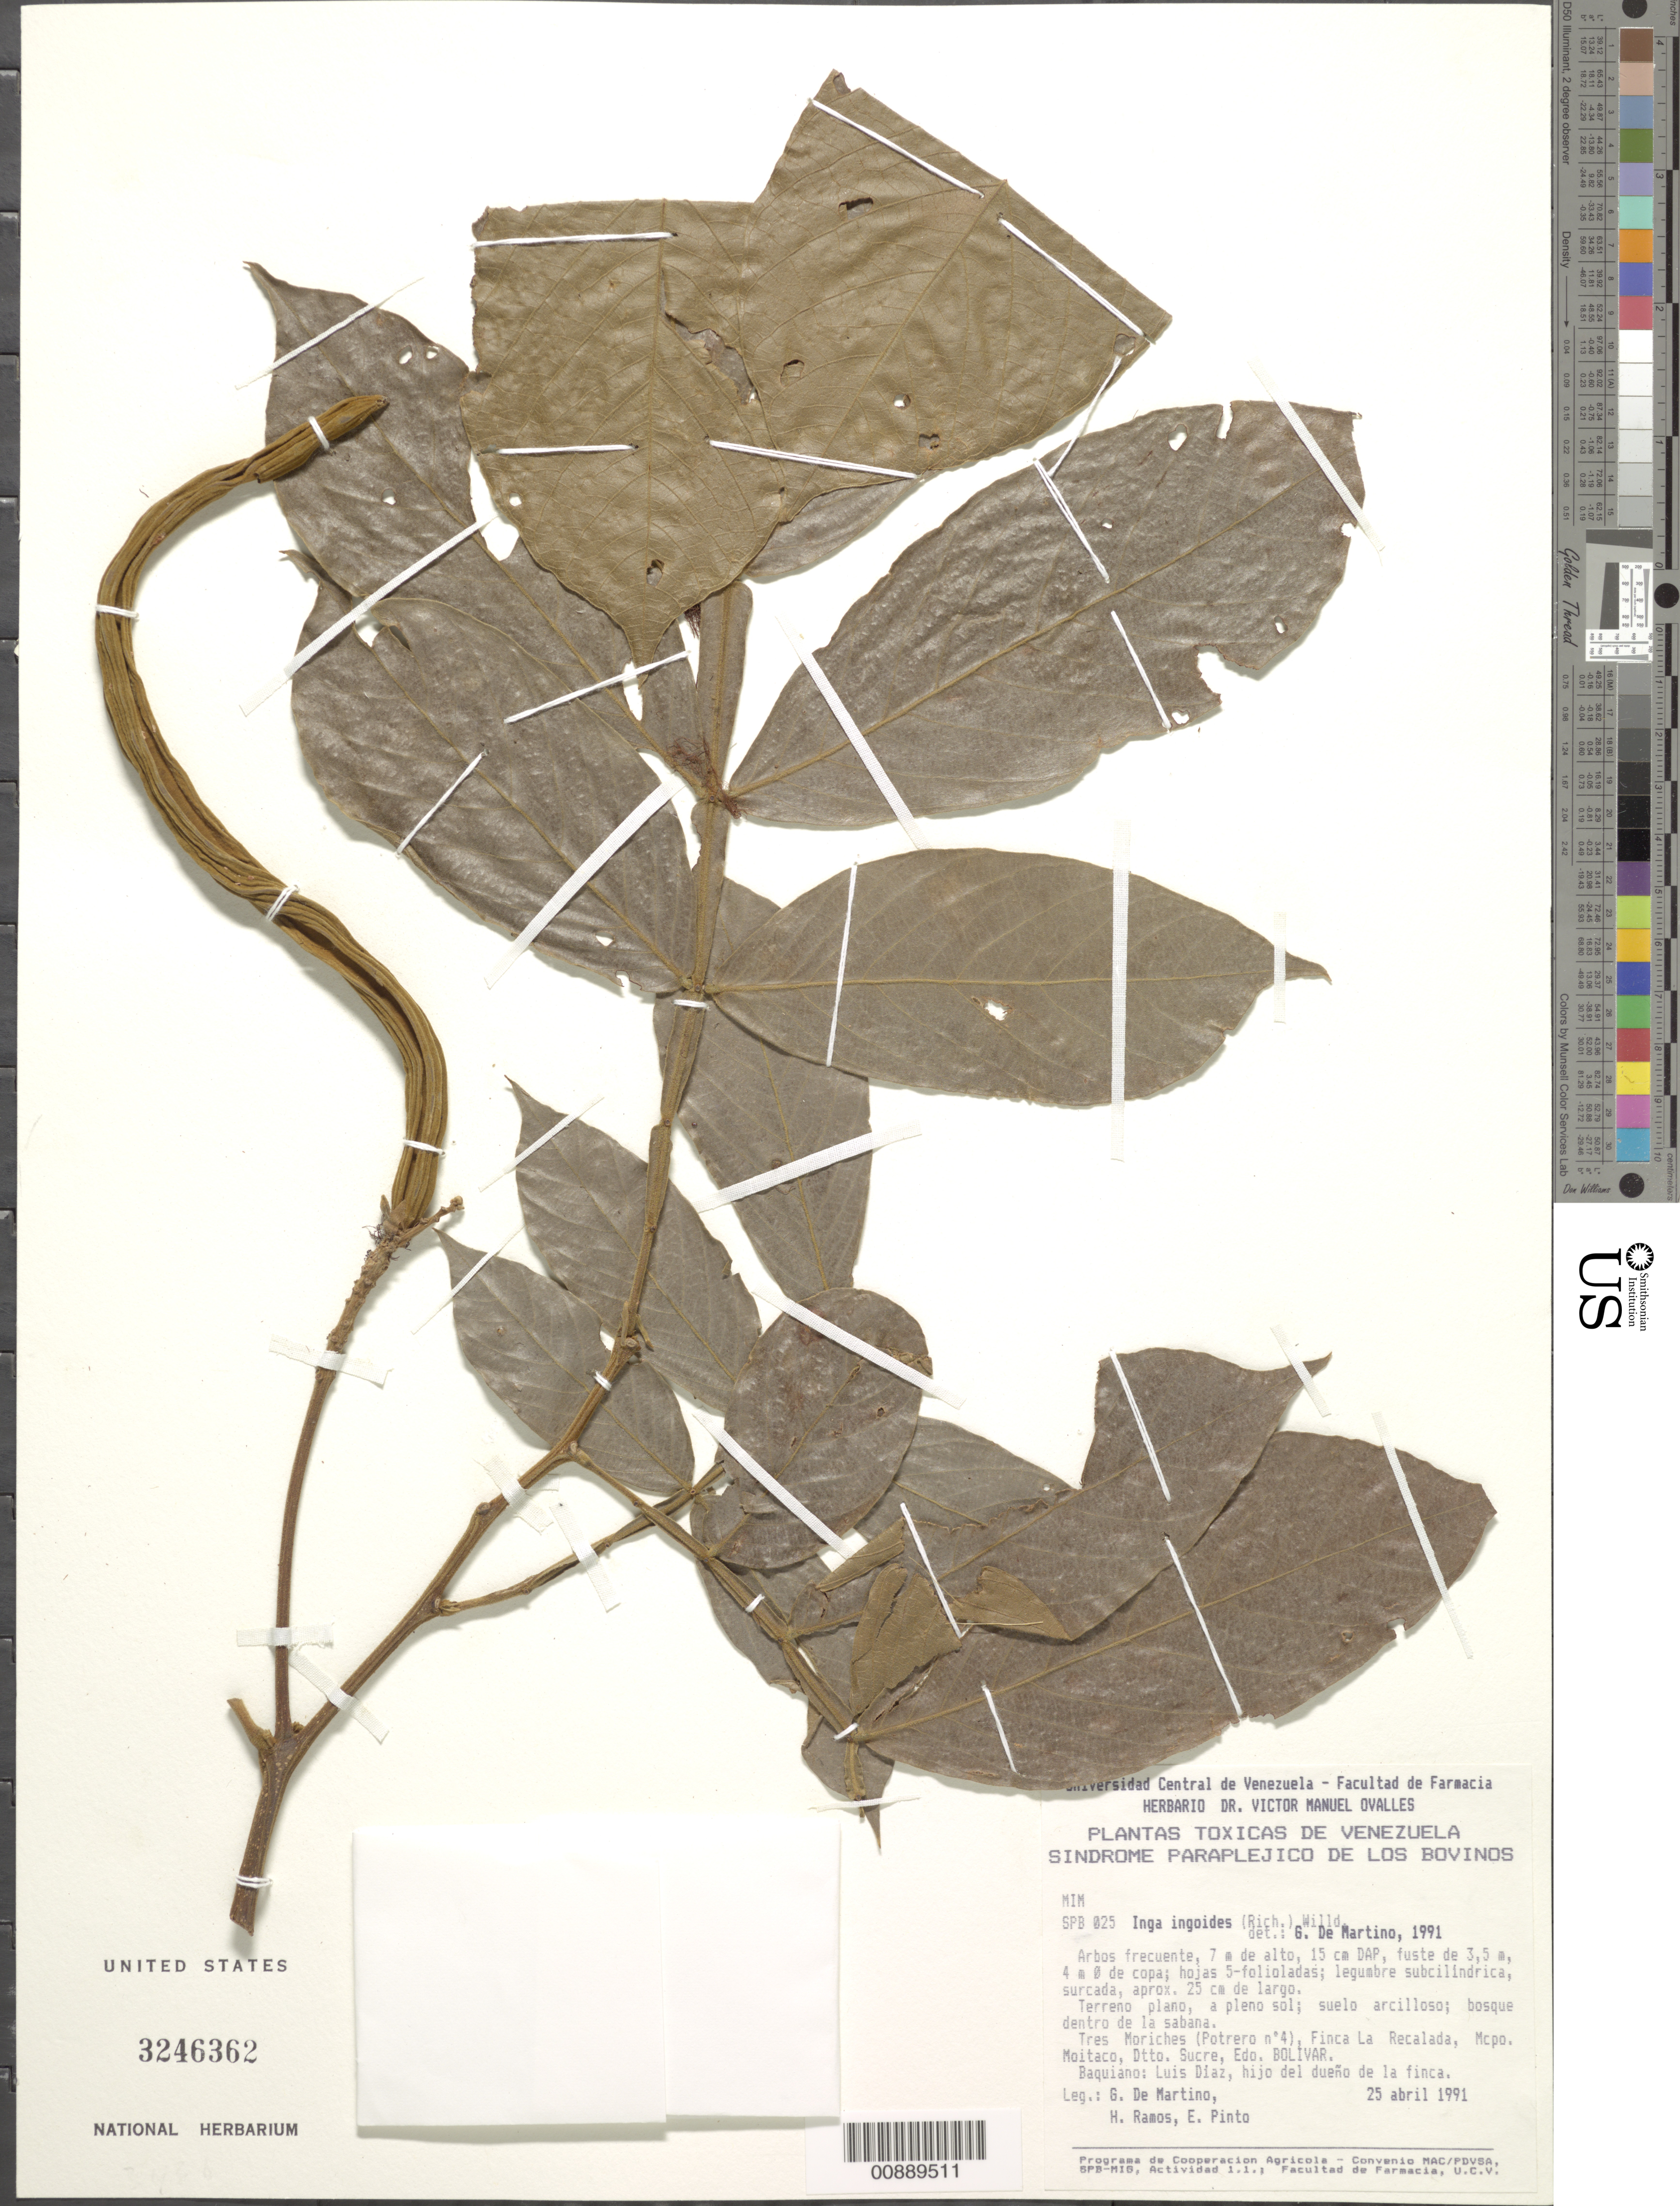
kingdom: Plantae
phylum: Tracheophyta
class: Magnoliopsida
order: Fabales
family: Fabaceae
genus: Inga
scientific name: Inga ingoides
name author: (Rich.) Willd.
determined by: De Martino, Giovanna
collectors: G. De Martino, H. Ramos & E. Pinto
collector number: SPB 25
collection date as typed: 25-Apr-91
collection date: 1991-04-25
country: Venezuela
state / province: Bolívar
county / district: Sucre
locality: Mun. Moitaco, La Recalada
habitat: Terreno plano, a pleno sol; suelo arcilloso; vegetatcion de rebalse, aboles pequenos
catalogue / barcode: US 3246362